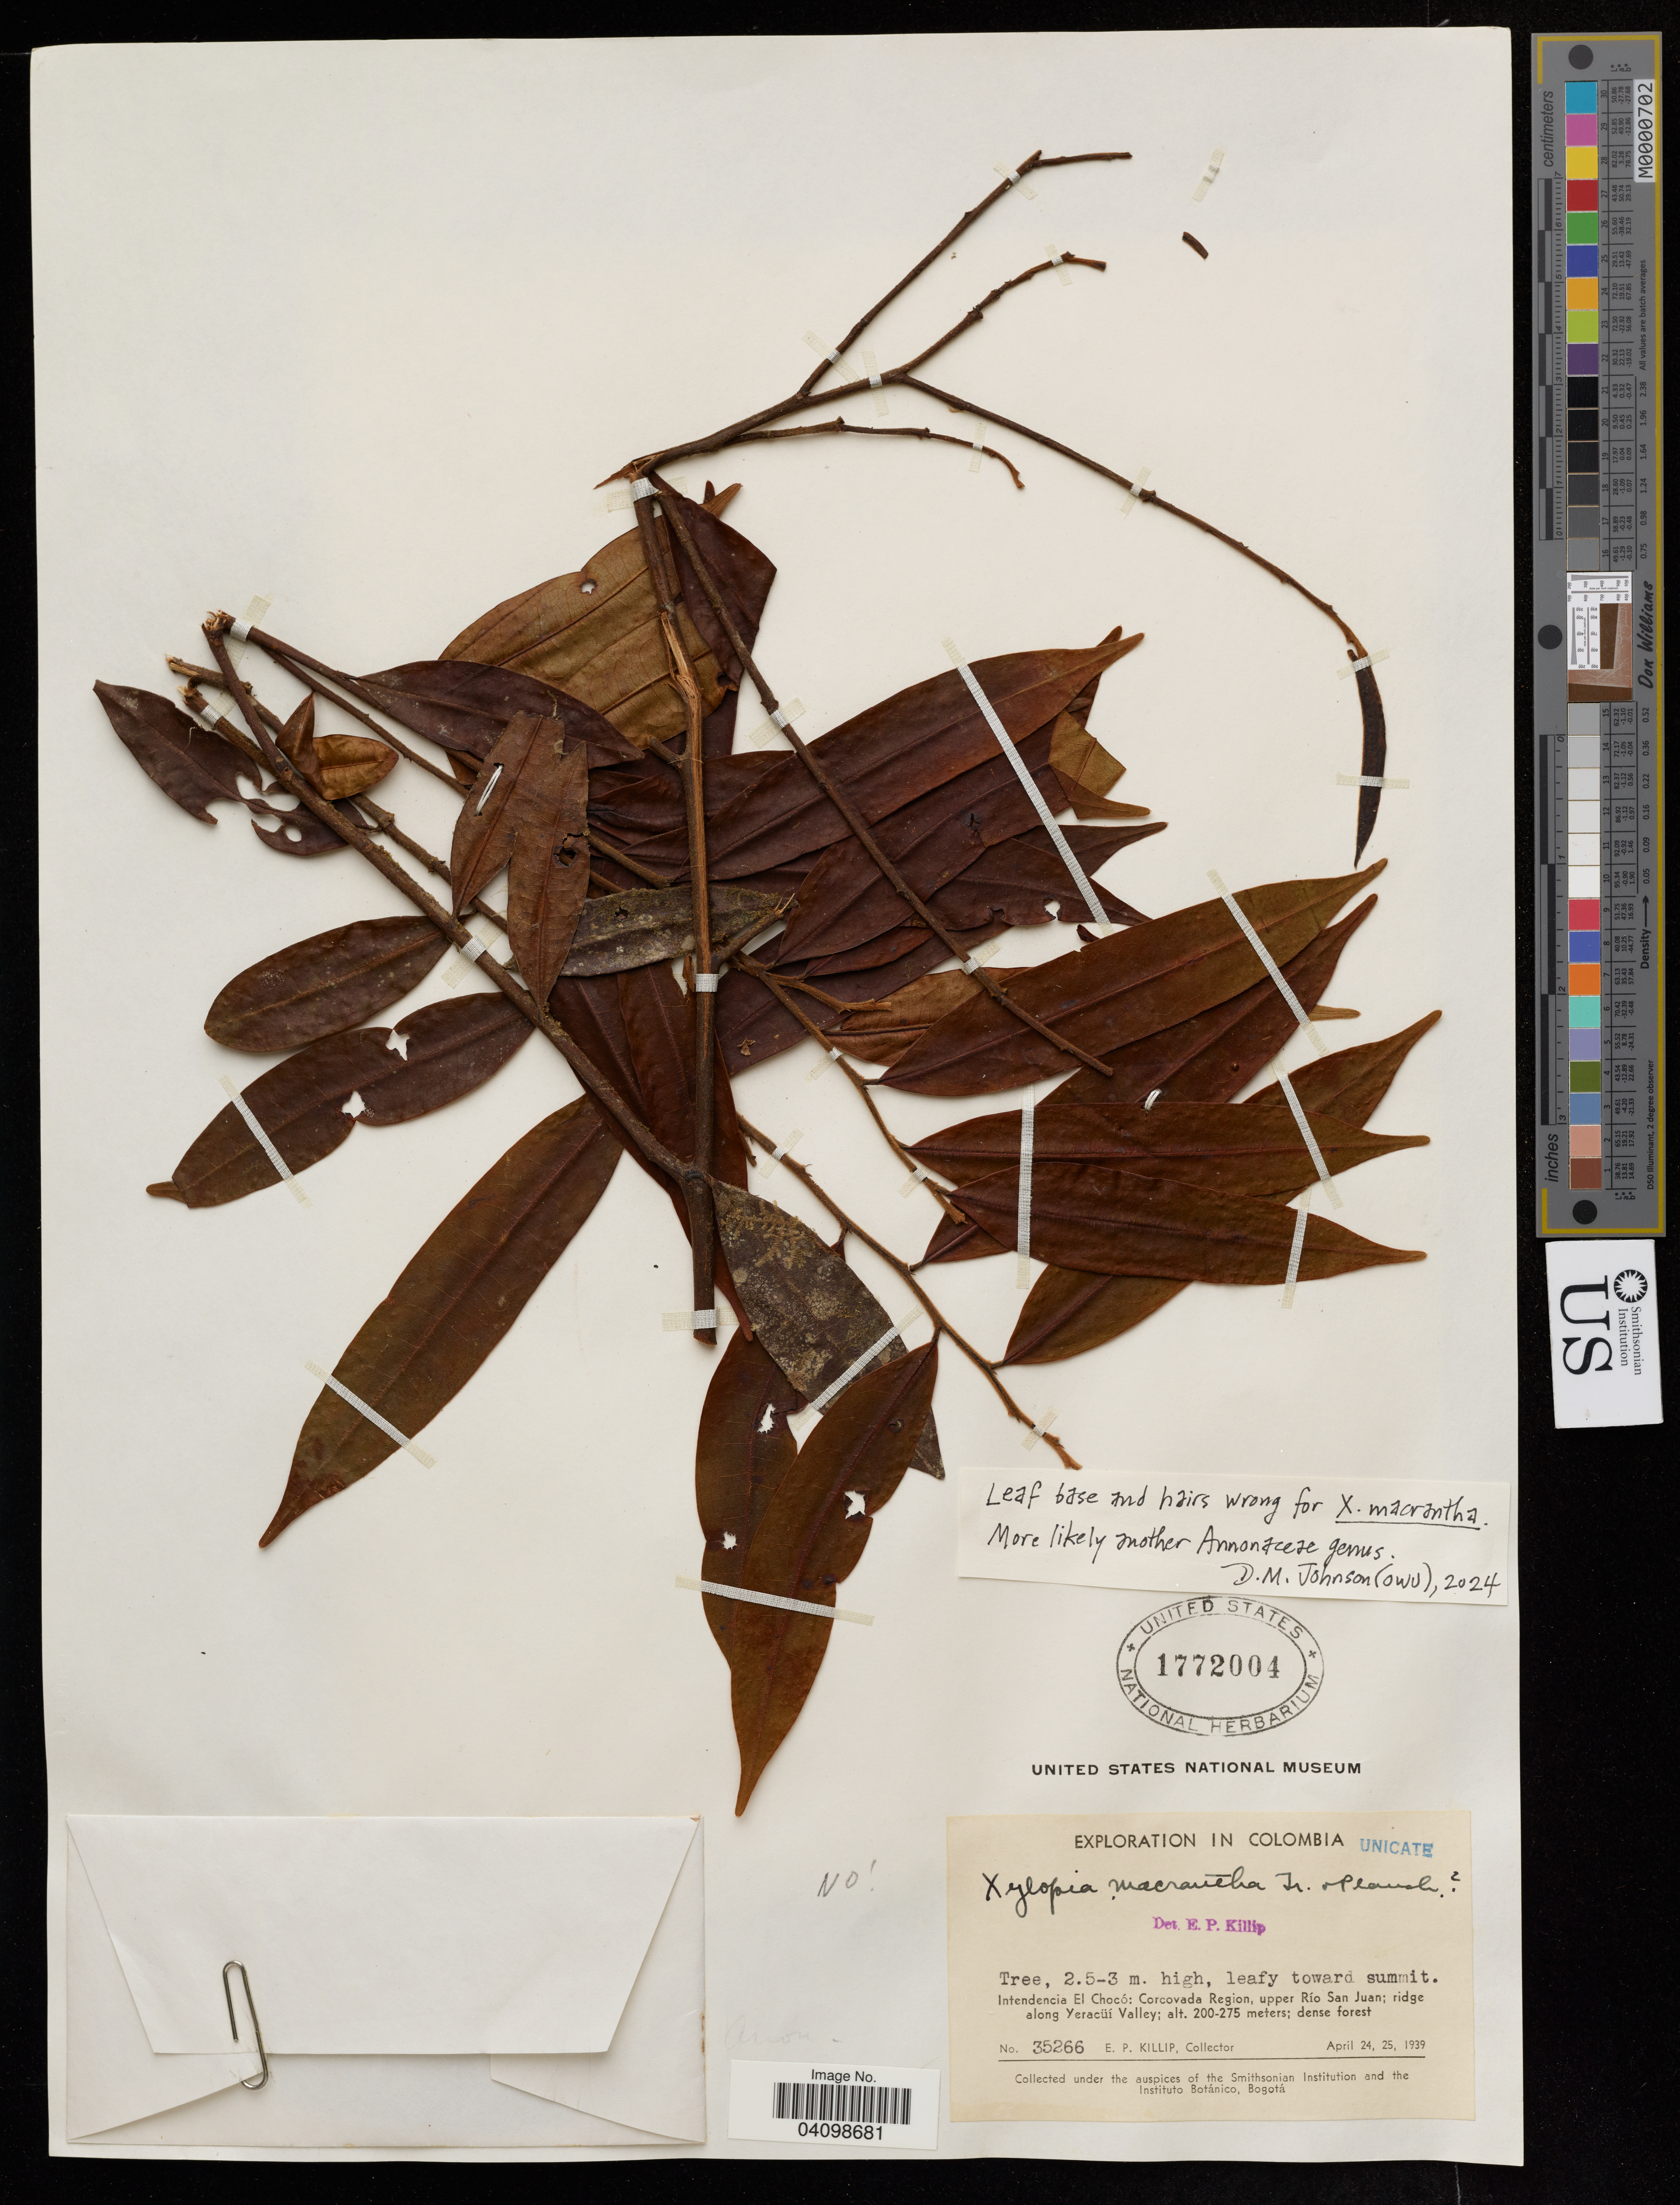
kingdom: Plantae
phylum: Tracheophyta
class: Magnoliopsida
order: Magnoliales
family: Annonaceae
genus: Xylopia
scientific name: Xylopia macrantha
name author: Planch. & Triana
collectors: E. P. Killip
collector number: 35266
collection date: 1939-04-24/1939-04-25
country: Colombia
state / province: Chocó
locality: Intendencia El Chocó: Corcovada Region, upper Río San Juan; ridge along Yeracüí Valley.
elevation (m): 200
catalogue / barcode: US 1772004